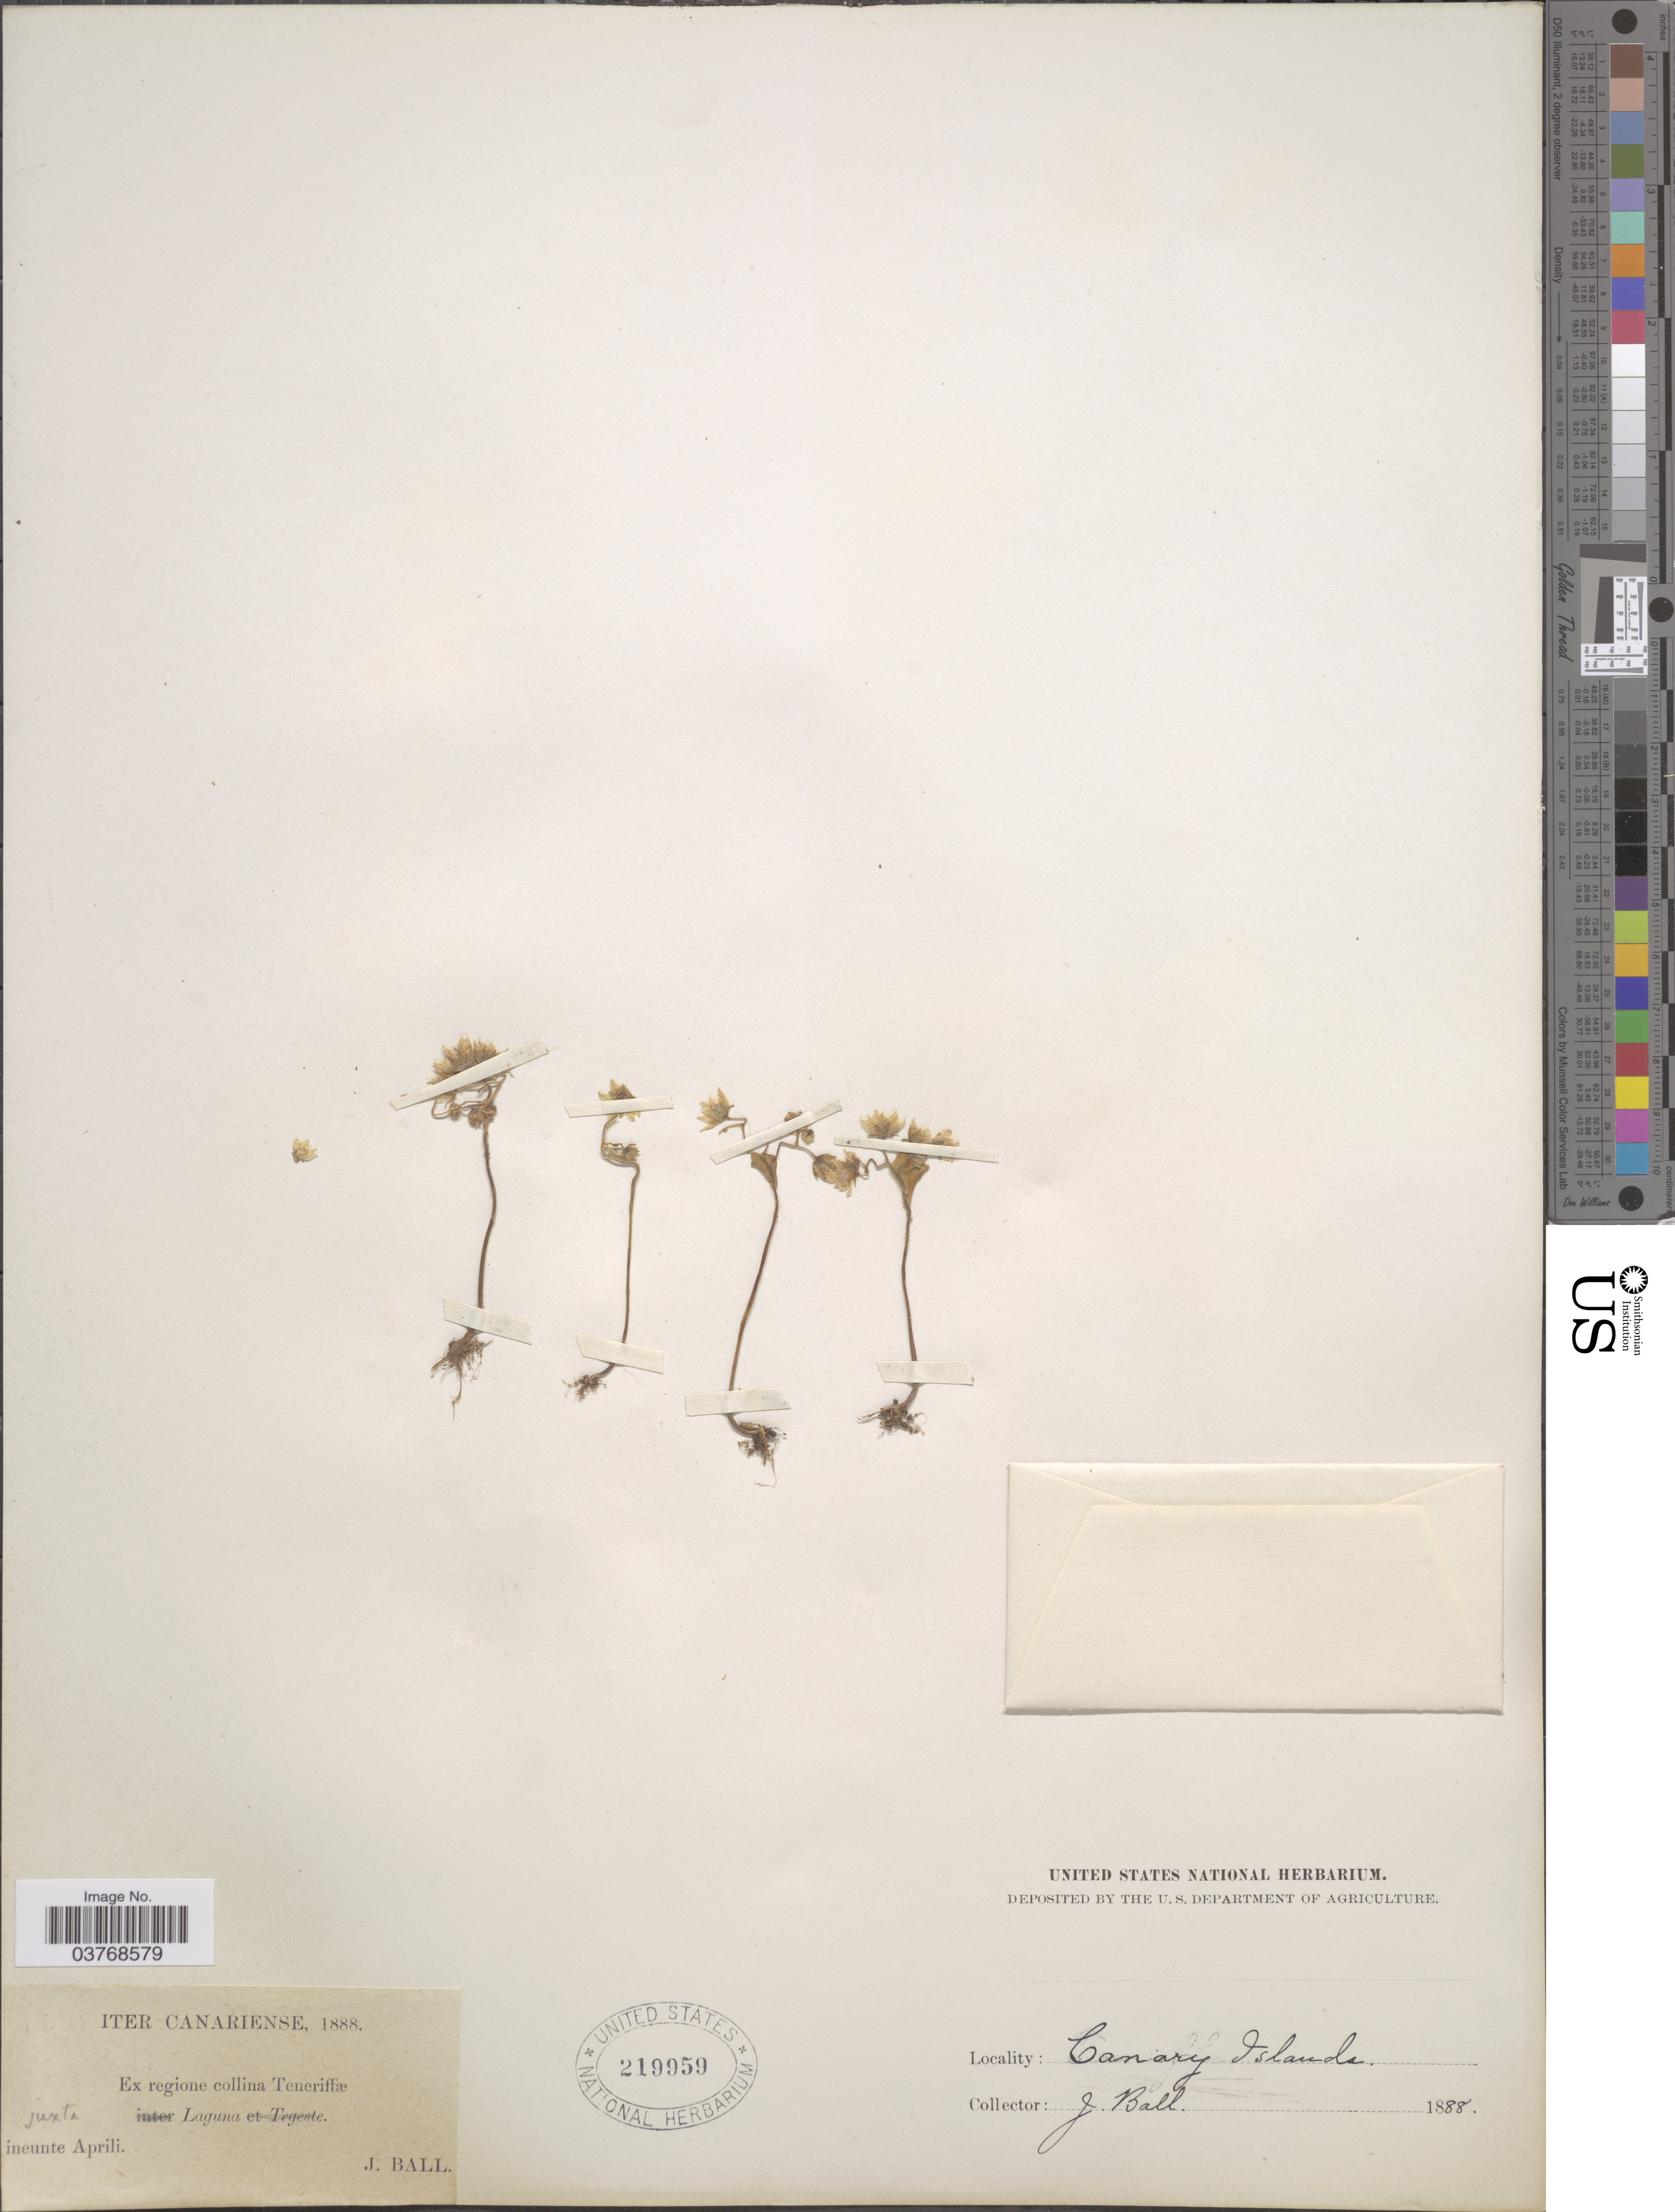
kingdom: Plantae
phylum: Tracheophyta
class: Magnoliopsida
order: Saxifragales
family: Crassulaceae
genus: Sedum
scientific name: Sedum sp.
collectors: J. Ball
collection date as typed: Ineunte Aprili 1888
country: Spain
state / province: Canarias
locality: Canary Islands. Ex regione collina Teneriffæ juxta Laguna.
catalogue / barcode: US 219959